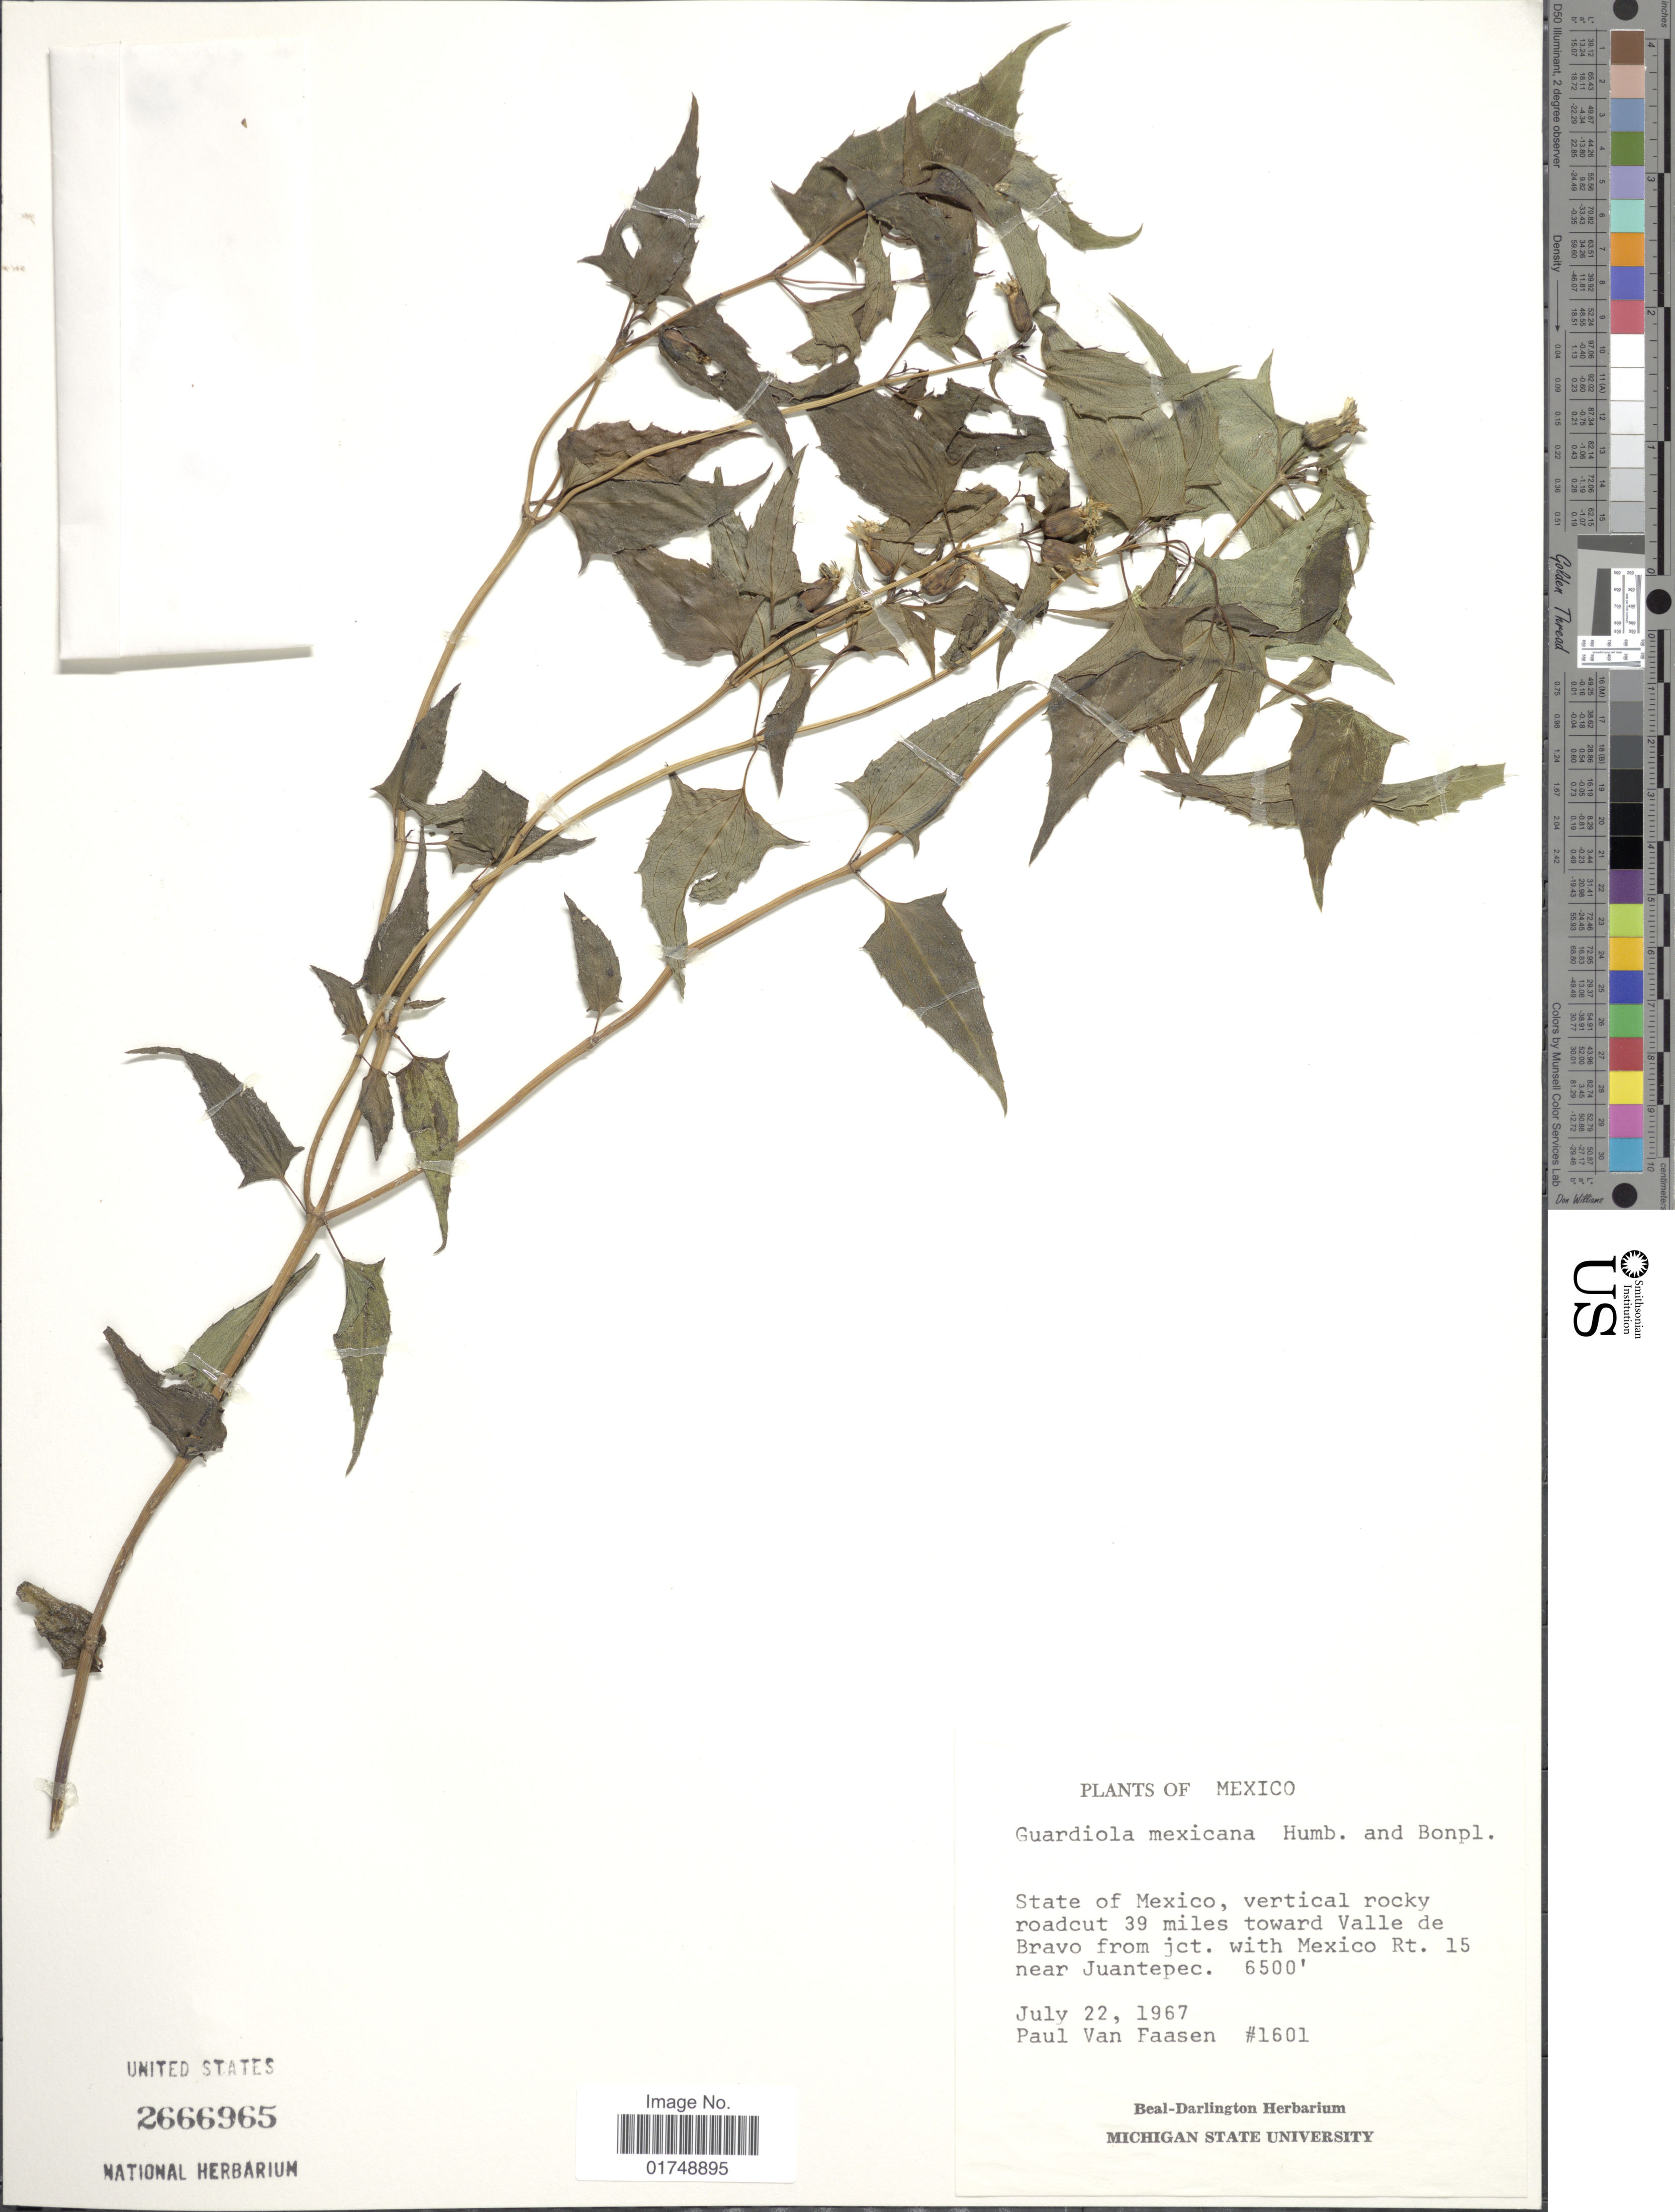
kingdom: Plantae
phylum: Tracheophyta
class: Magnoliopsida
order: Asterales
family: Asteraceae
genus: Guardiola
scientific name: Guardiola mexicana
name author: Humb. & Bonpl.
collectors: P. Van Faasen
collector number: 1601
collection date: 1967-07-22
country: Mexico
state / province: México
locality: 39 miles toward Valle de Bravo from jct. with Mexico Rt. 15 near Juantepec.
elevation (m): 1981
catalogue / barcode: US 2666965